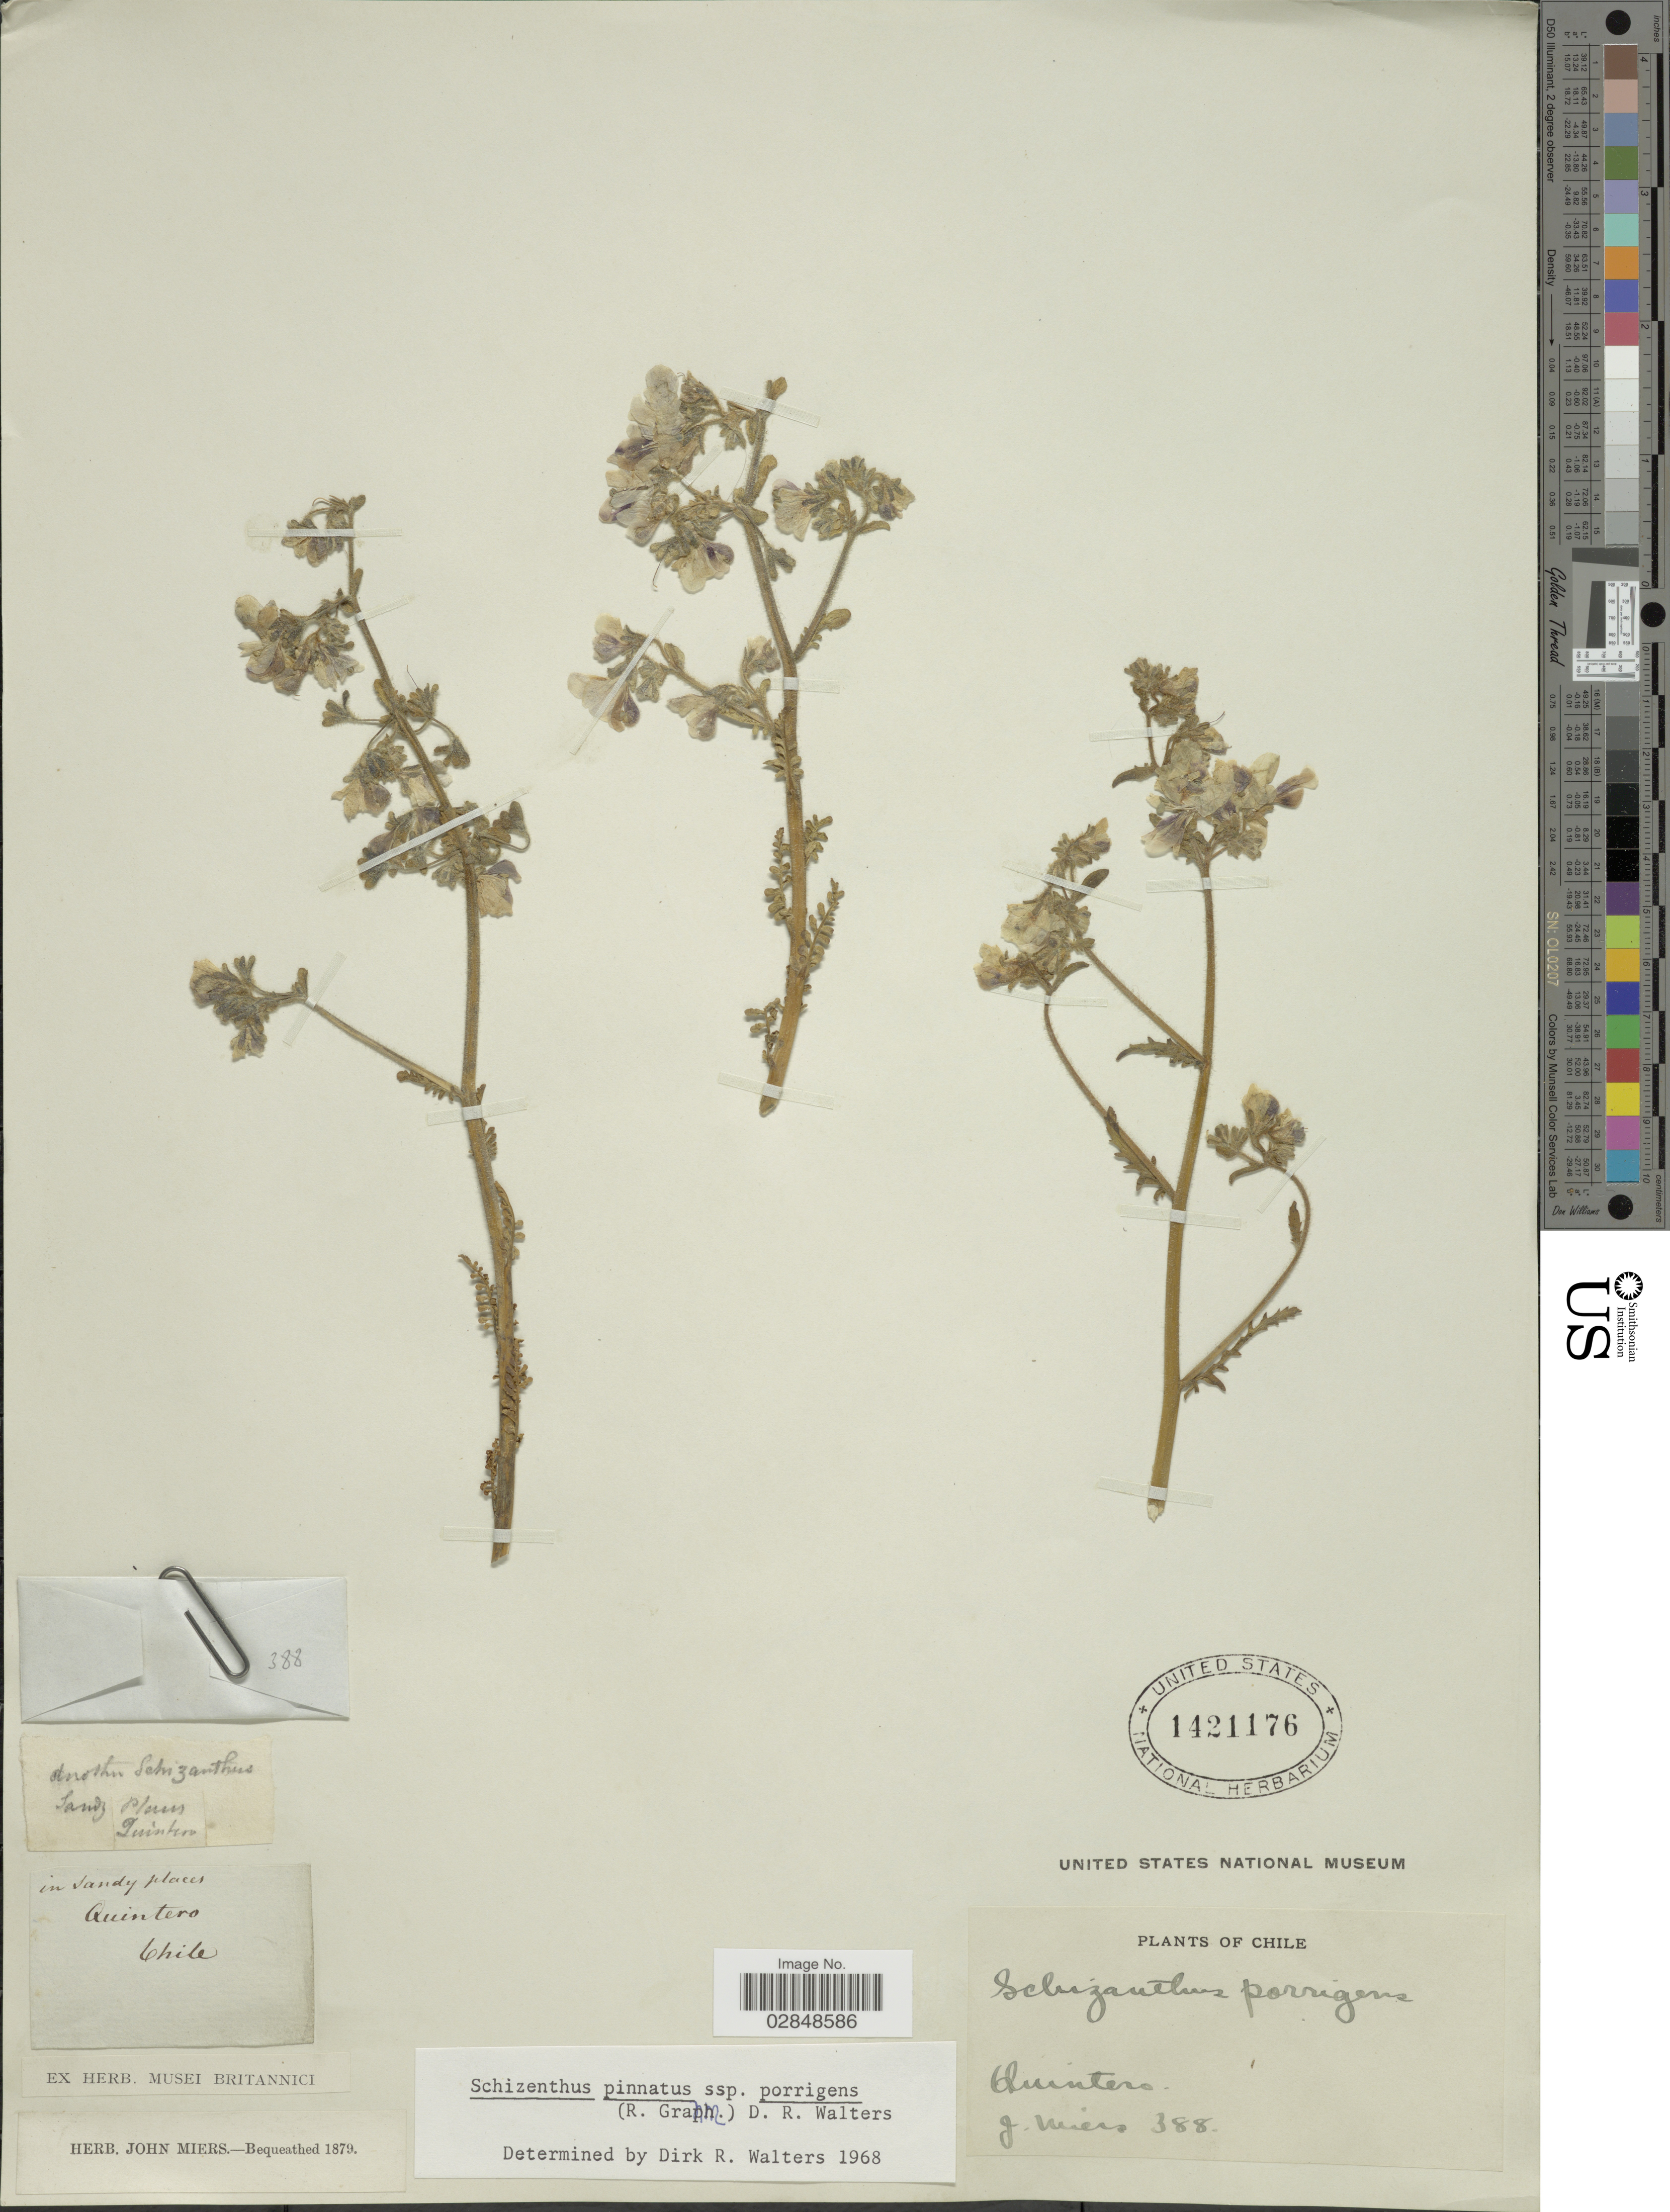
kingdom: Plantae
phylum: Tracheophyta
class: Magnoliopsida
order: Solanales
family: Solanaceae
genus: Schizanthus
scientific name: Schizanthus porrigens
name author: Graham ex Hook.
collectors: J. Miers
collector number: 388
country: Chile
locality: Quintero.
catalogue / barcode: US 1421176